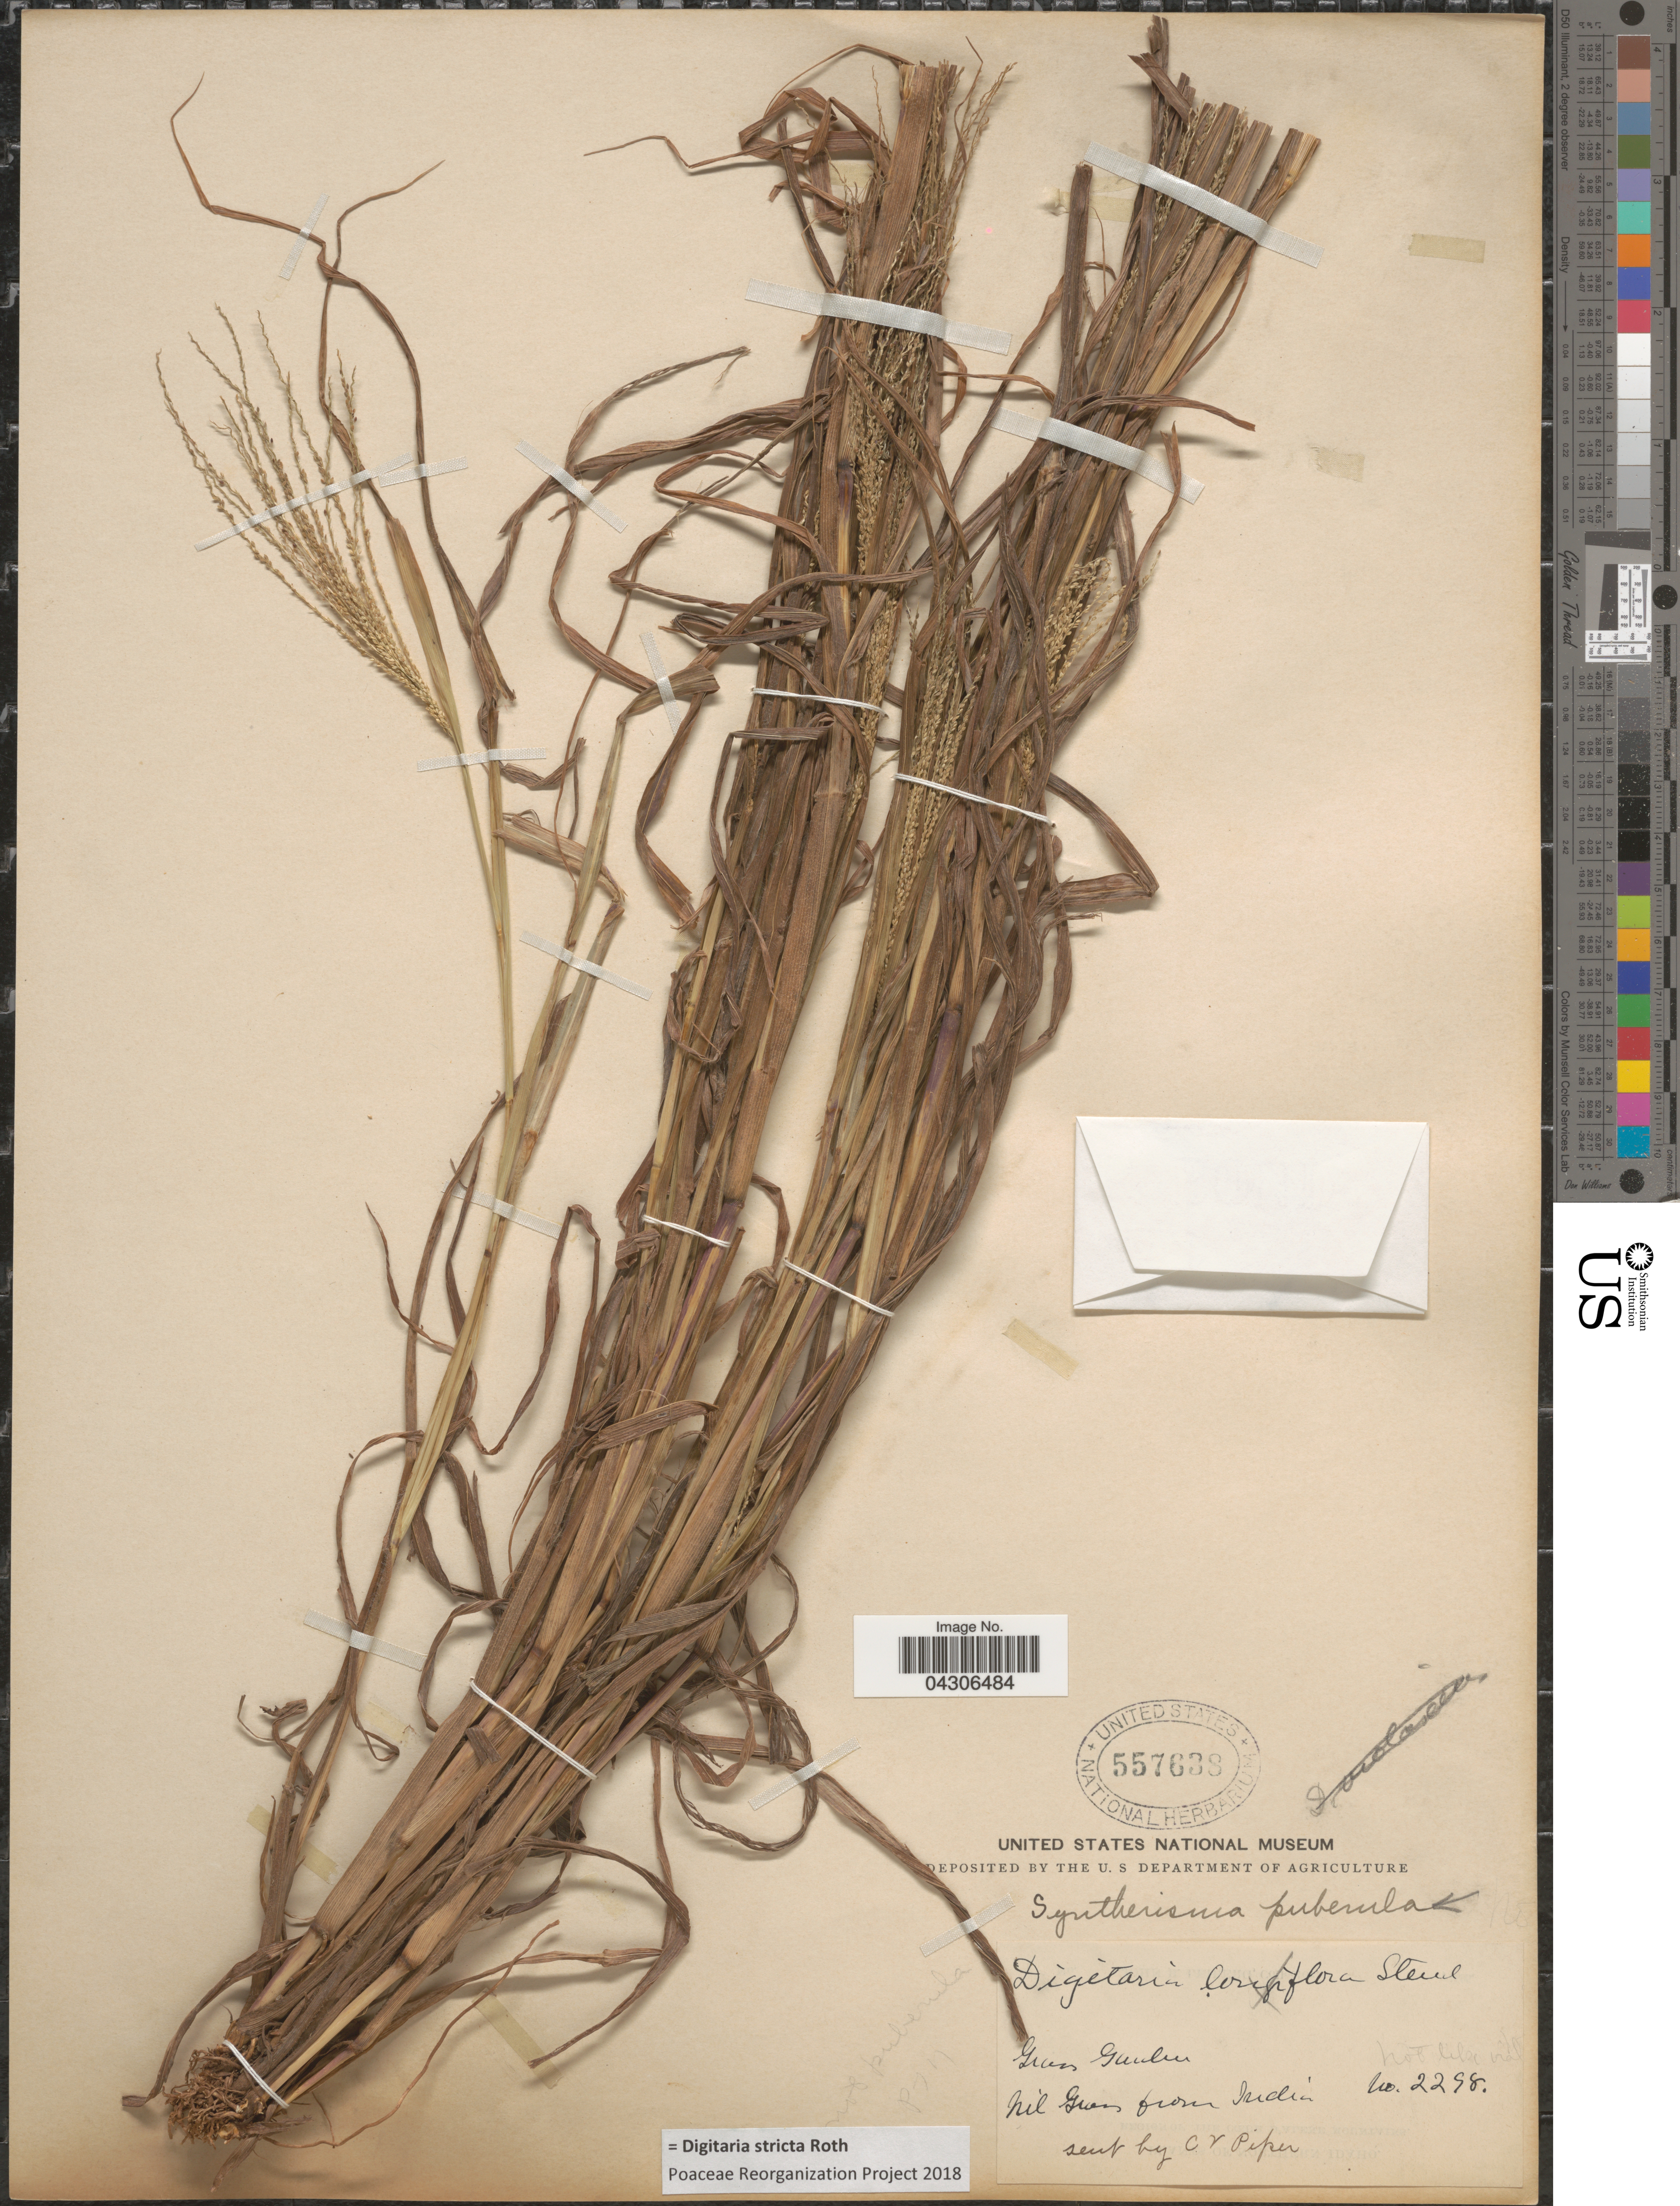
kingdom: Plantae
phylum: Tracheophyta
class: Liliopsida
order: Poales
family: Poaceae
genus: Digitaria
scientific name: Digitaria stricta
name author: Roth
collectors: C. V. Piper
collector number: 2298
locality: Grass Garden.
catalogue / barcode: US 557638